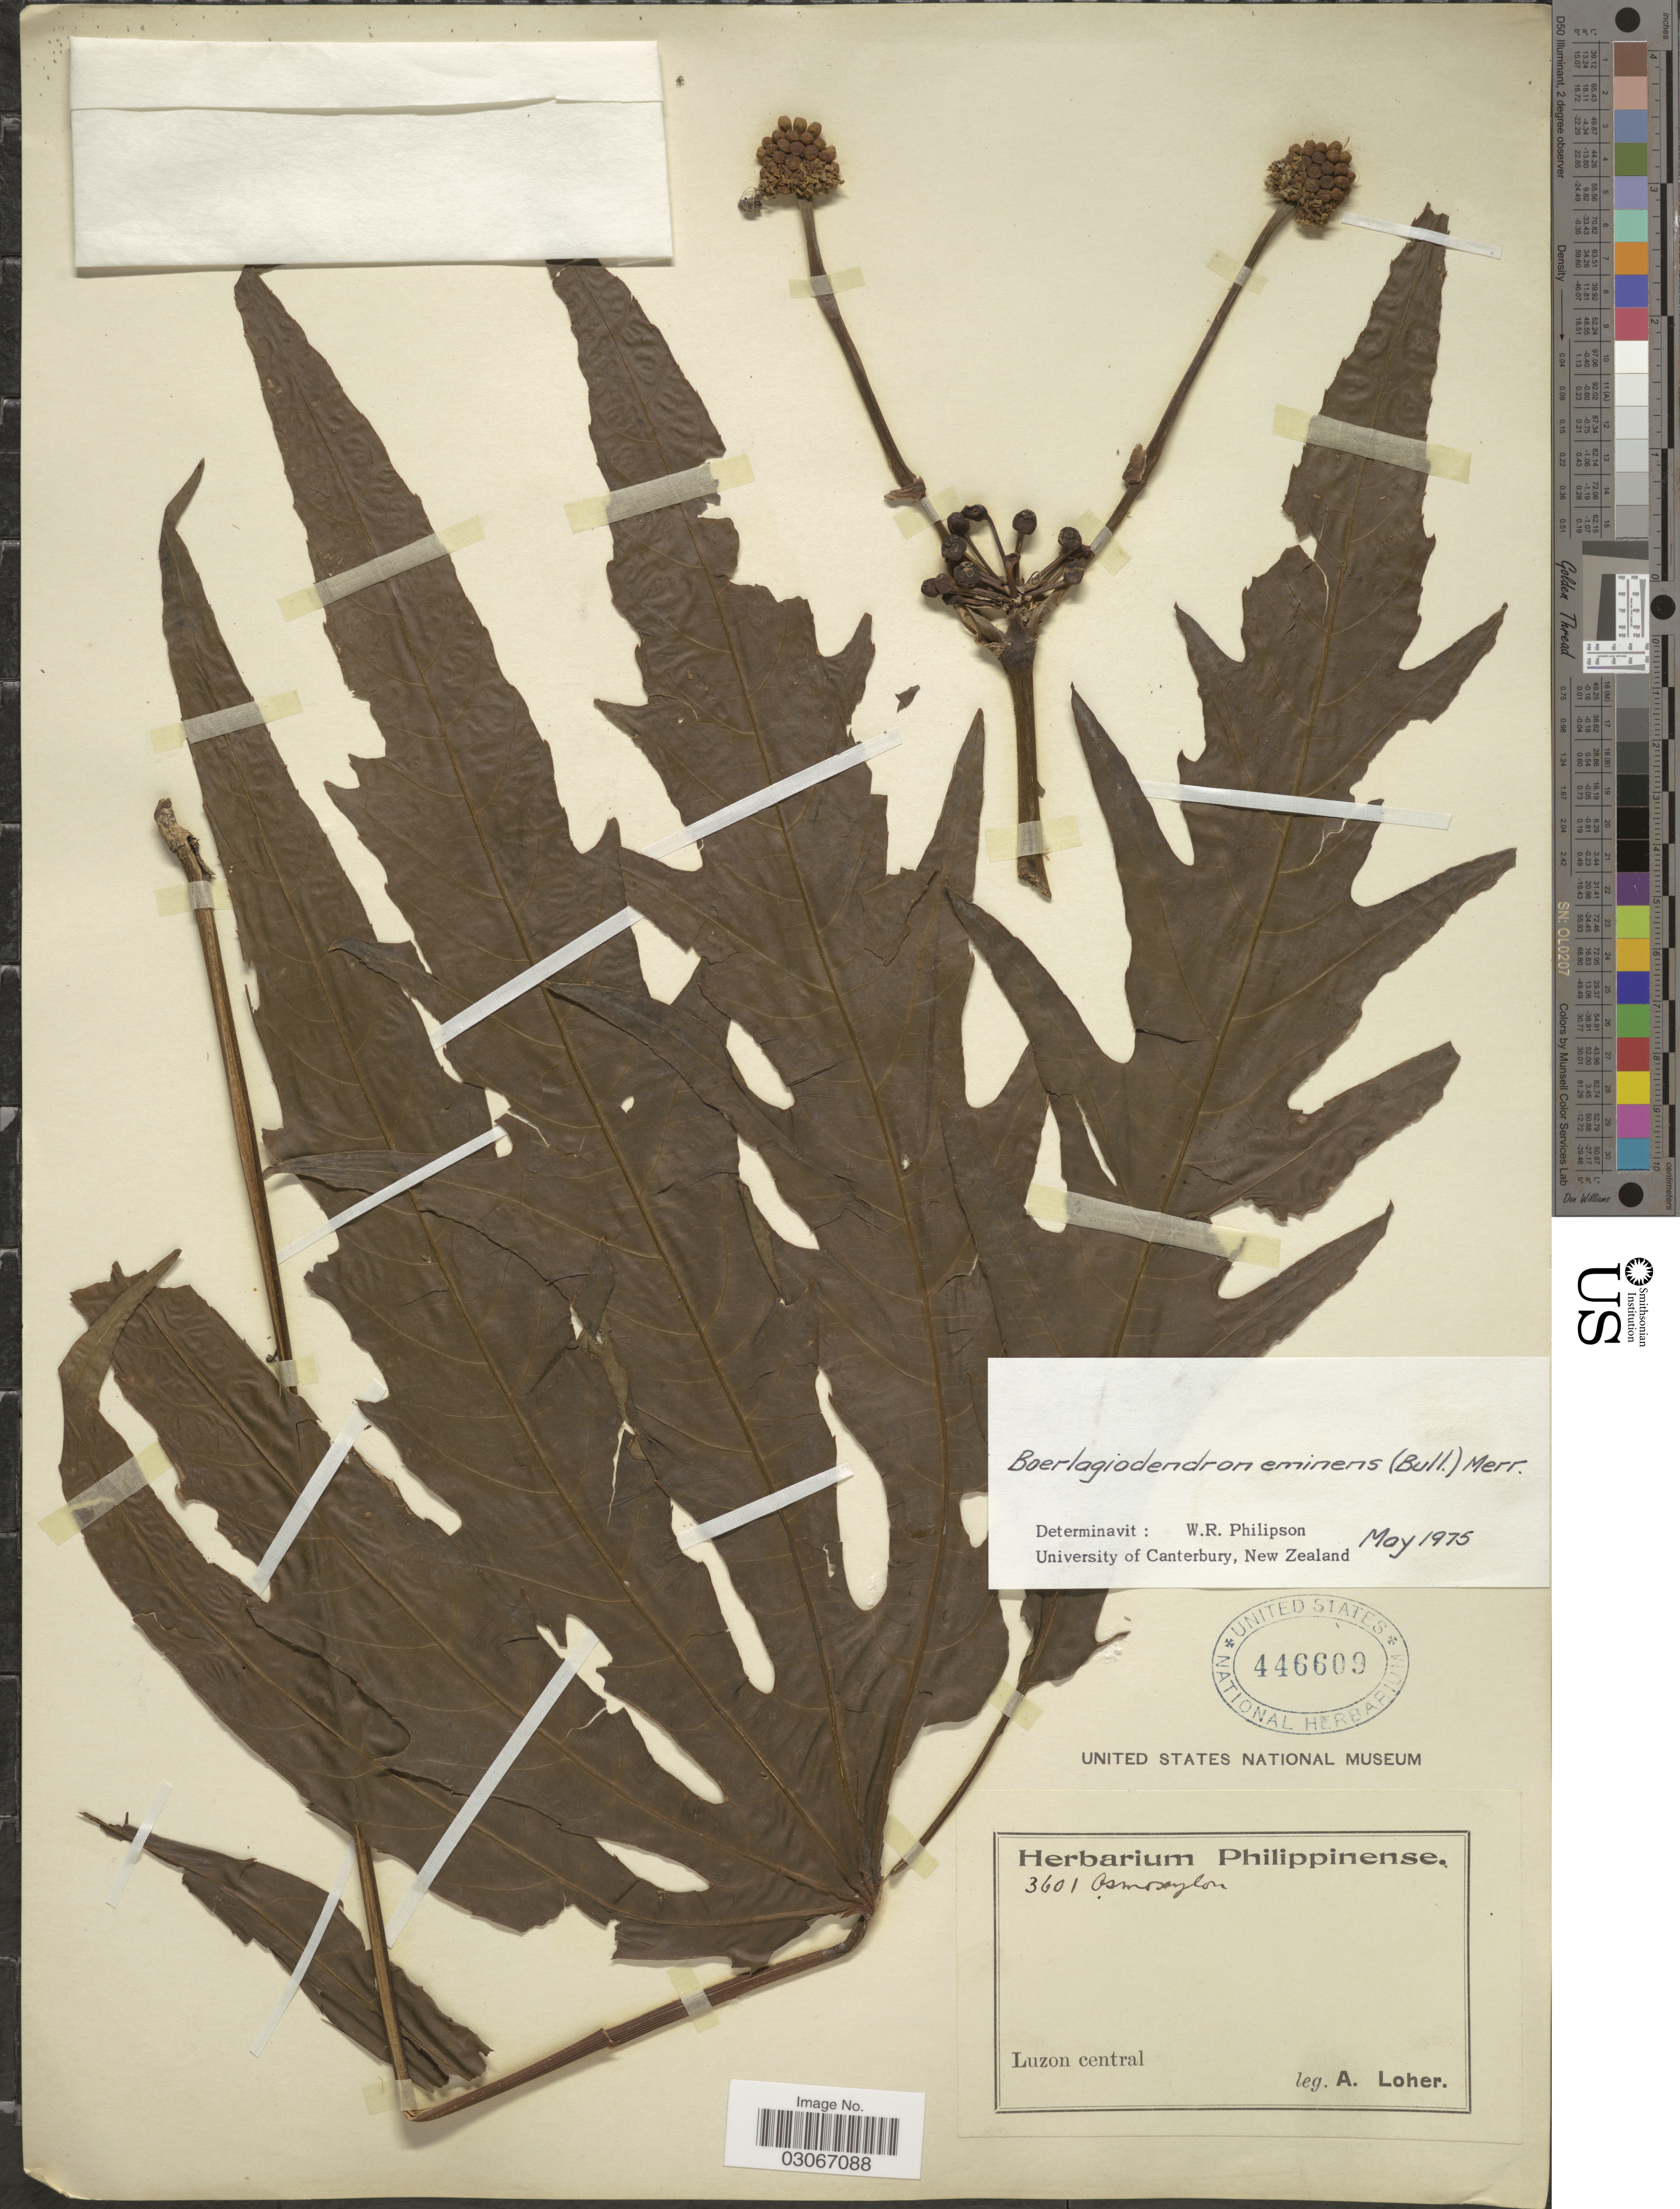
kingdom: Plantae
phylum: Tracheophyta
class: Magnoliopsida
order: Apiales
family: Araliaceae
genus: Osmoxylon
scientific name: Osmoxylon eminens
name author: (Bull) Philipson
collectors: A. Loher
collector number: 3601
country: Philippines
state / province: Central Luzon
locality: Luzon central.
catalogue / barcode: US 446609